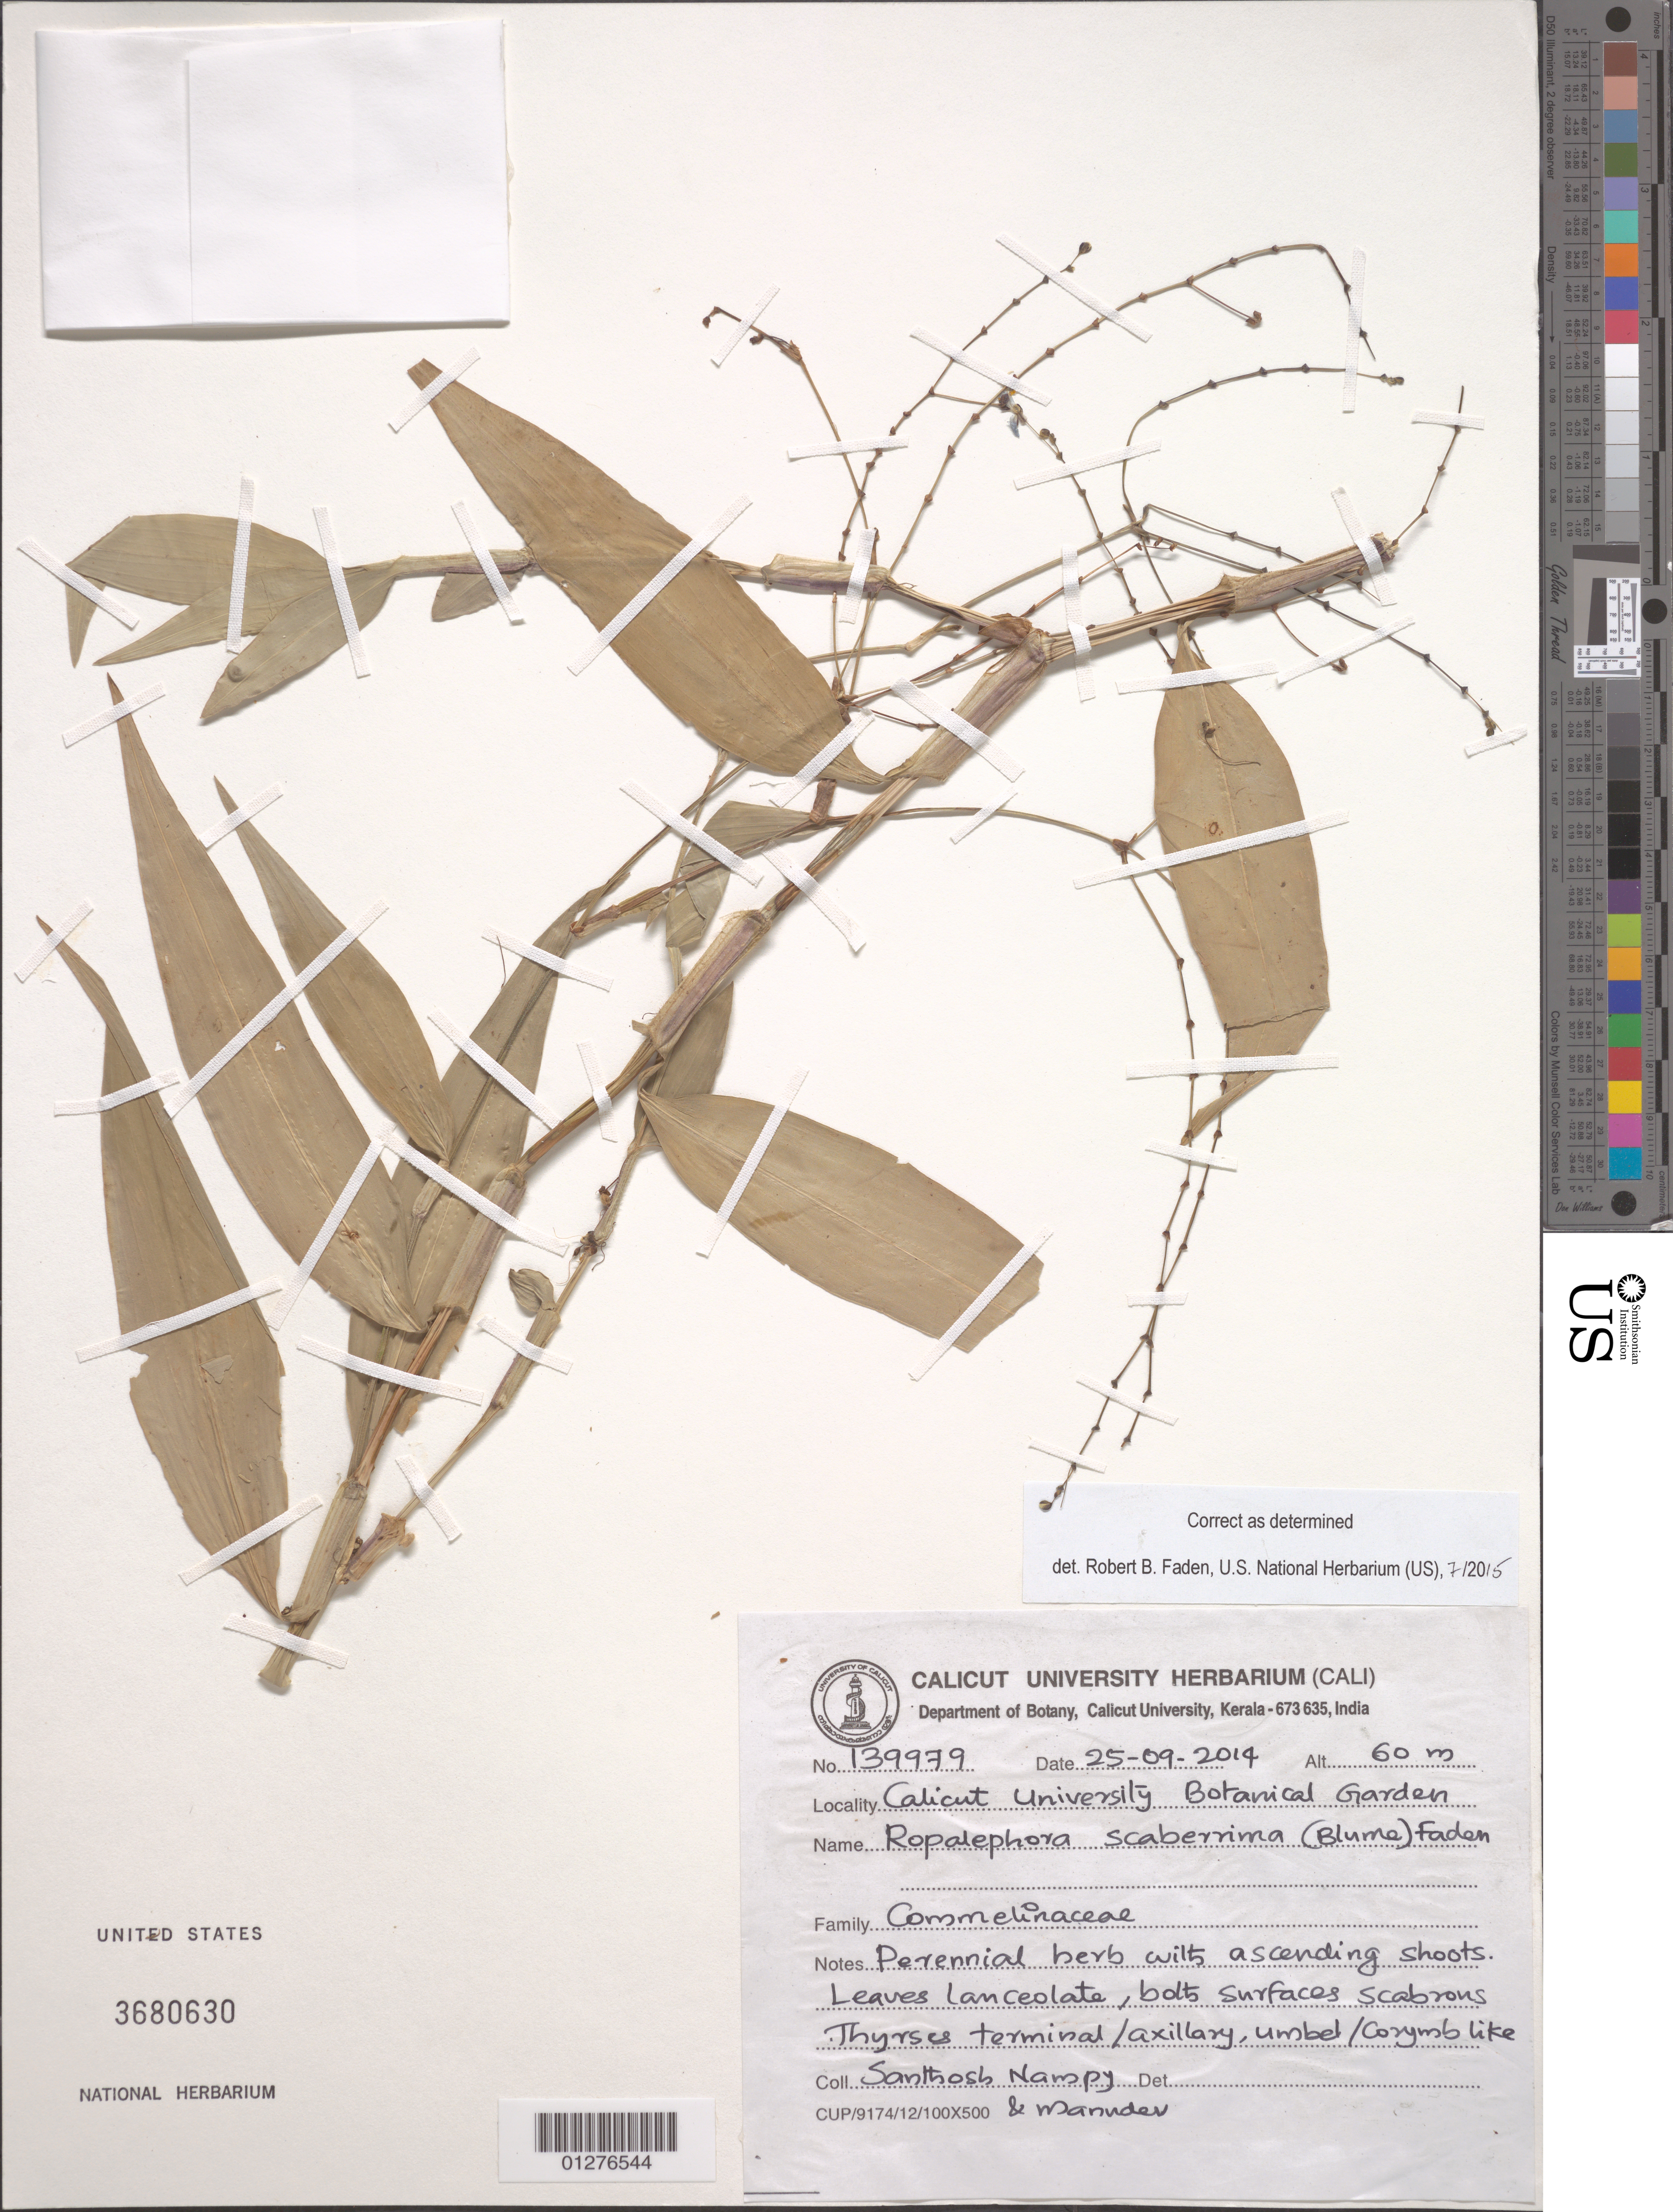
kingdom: Plantae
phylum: Tracheophyta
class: Liliopsida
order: Commelinales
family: Commelinaceae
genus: Rhopalephora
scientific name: Rhopalephora scaberrima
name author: (Blume) Faden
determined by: Faden, Robert B., (US), Smithsonian Institution - National Museum of Natural History (UNITED STATES)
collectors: S. Nampy & Manudev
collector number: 139979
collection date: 2014-09-25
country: India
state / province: Kerala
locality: Calicut University Botanical Garden.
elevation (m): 60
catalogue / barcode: US 3680630